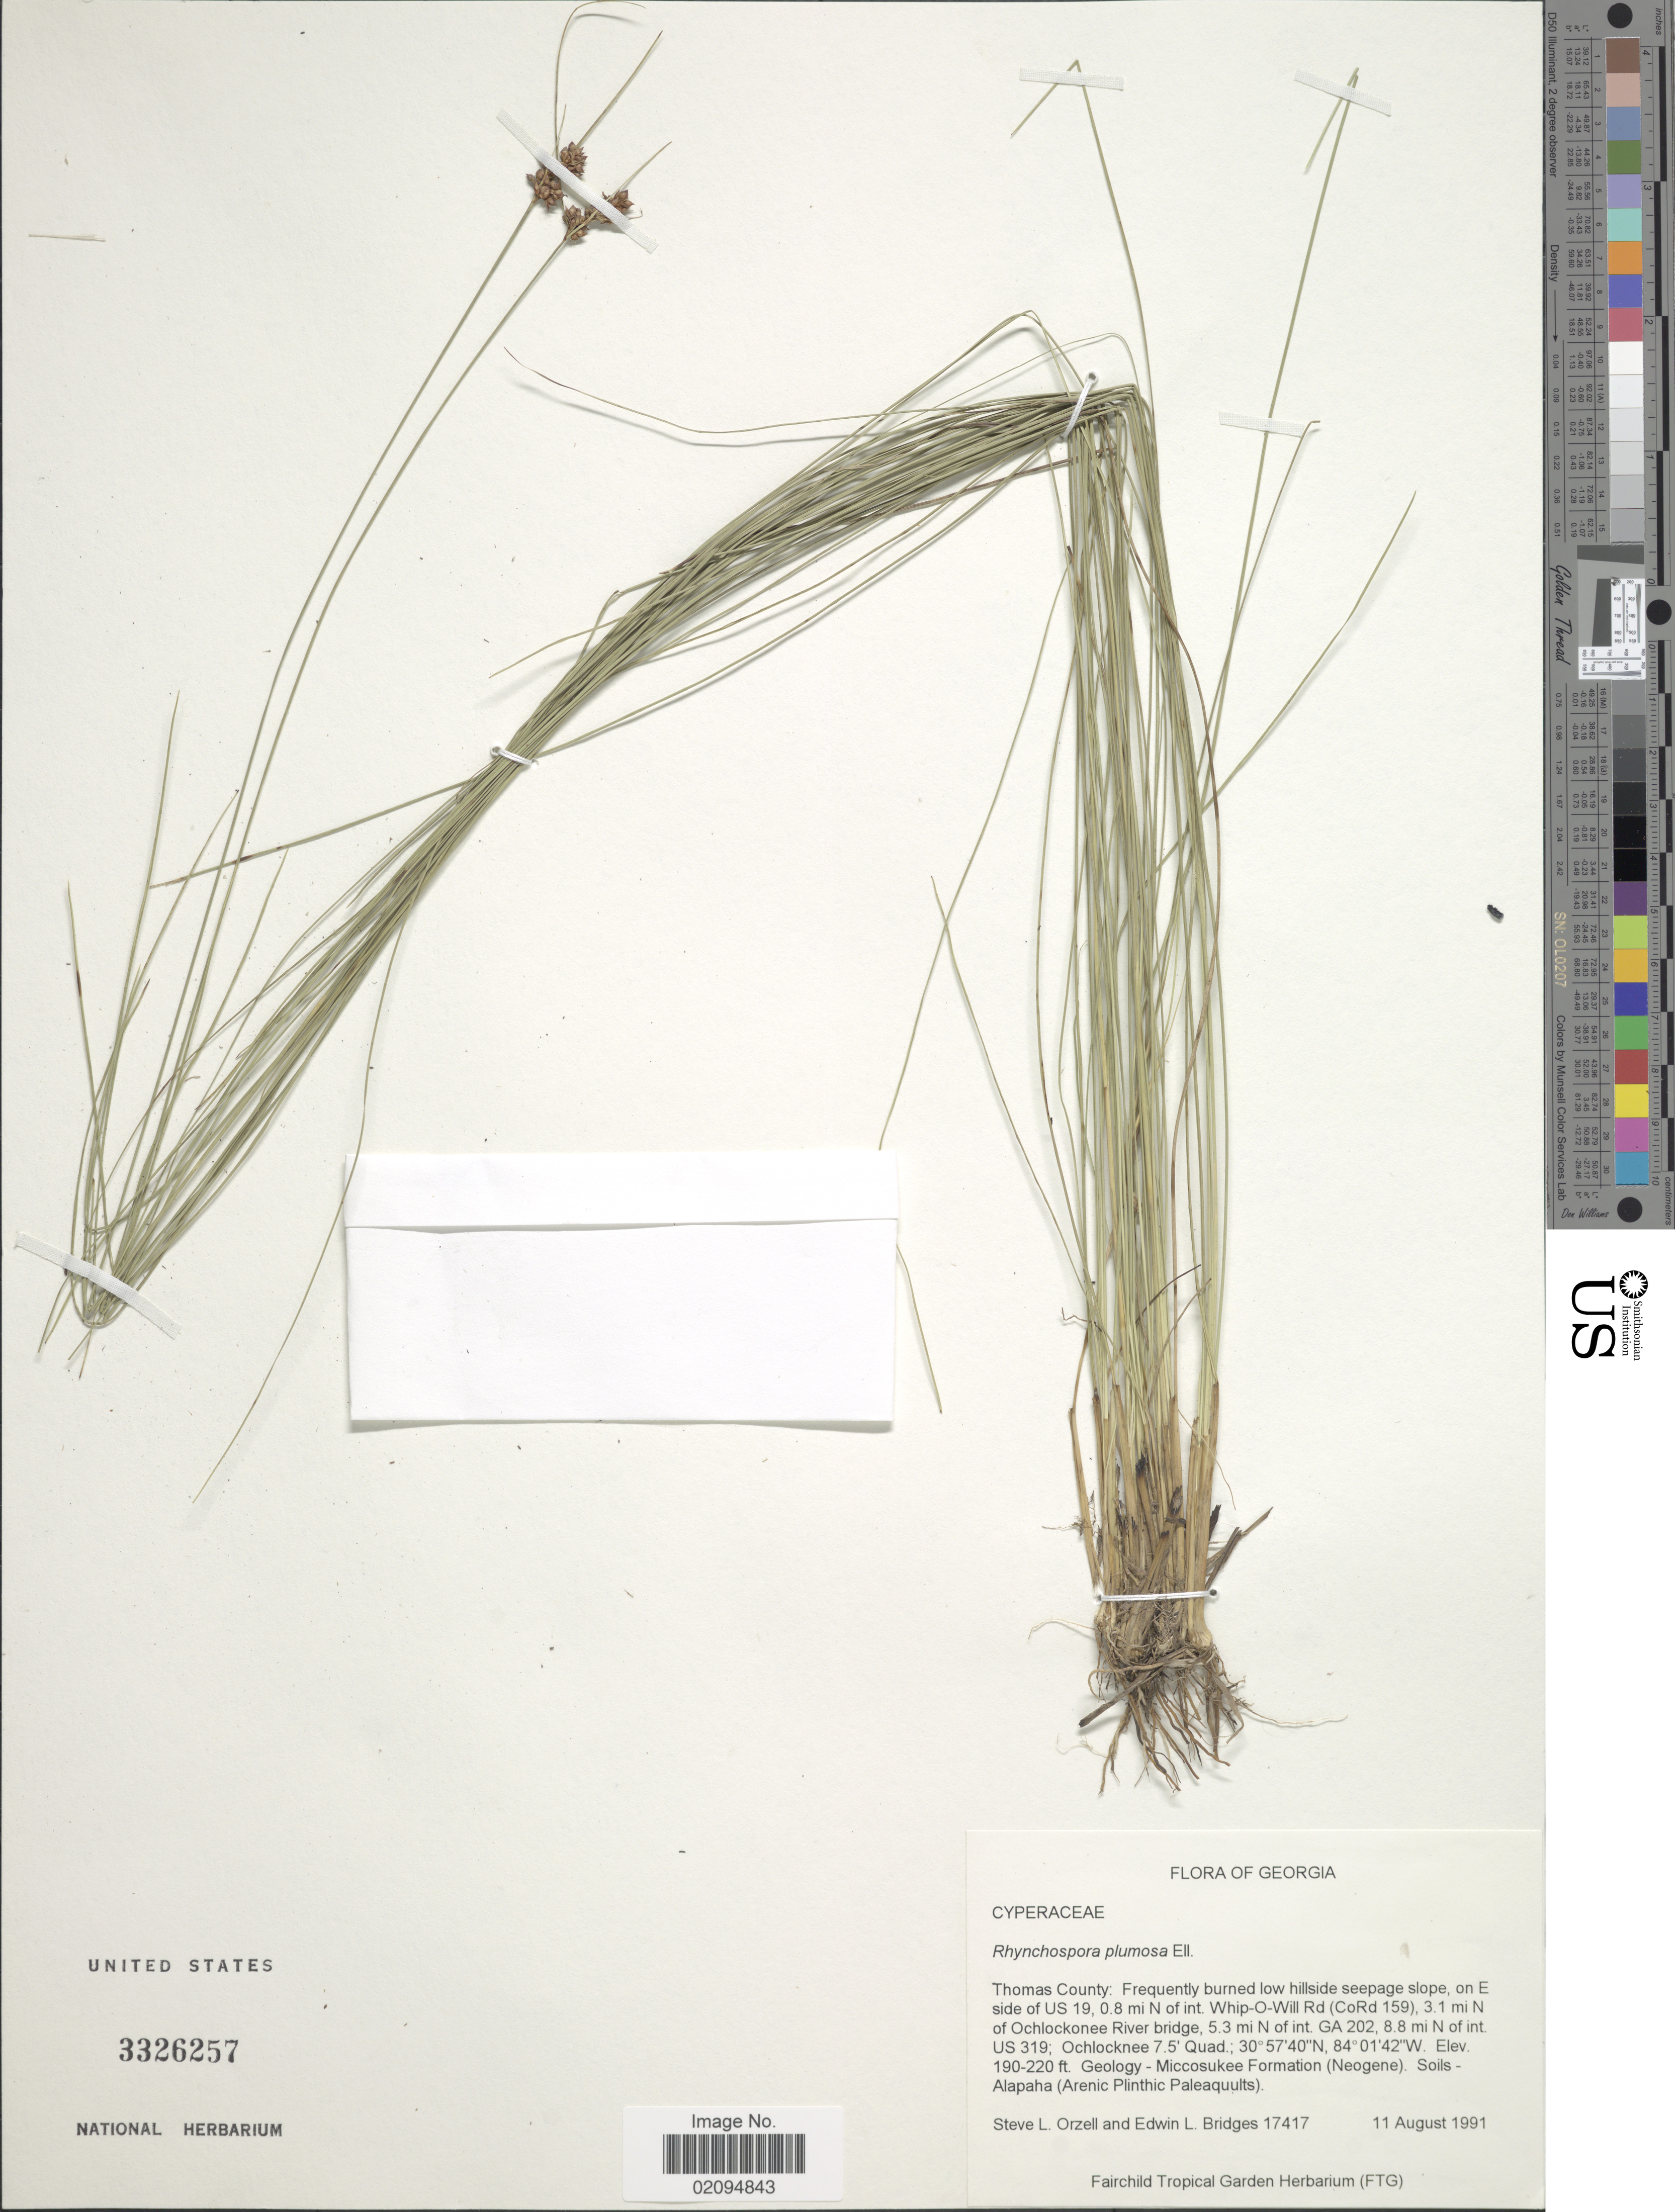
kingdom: Plantae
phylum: Tracheophyta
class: Liliopsida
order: Poales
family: Cyperaceae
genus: Rhynchospora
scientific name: Rhynchospora plumosa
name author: Elliott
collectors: S. Orzell & E. Bridges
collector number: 17417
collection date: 1991-08-11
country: United States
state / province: Georgia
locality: Thomas County. Frequently burned low hillside seepage slope, on E side of US 19, 0.8 mi N of int. Whip-O-Will Rd (CoRd 159), 3.1 mi N of Ochlockonee River bridge, 5.3 mi N of int. GA 202, 8.8 mi N of int. US 319; Ochlocknee 7.5' Quad. Miccosukee Formation (Neogene)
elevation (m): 58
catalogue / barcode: US 3326257